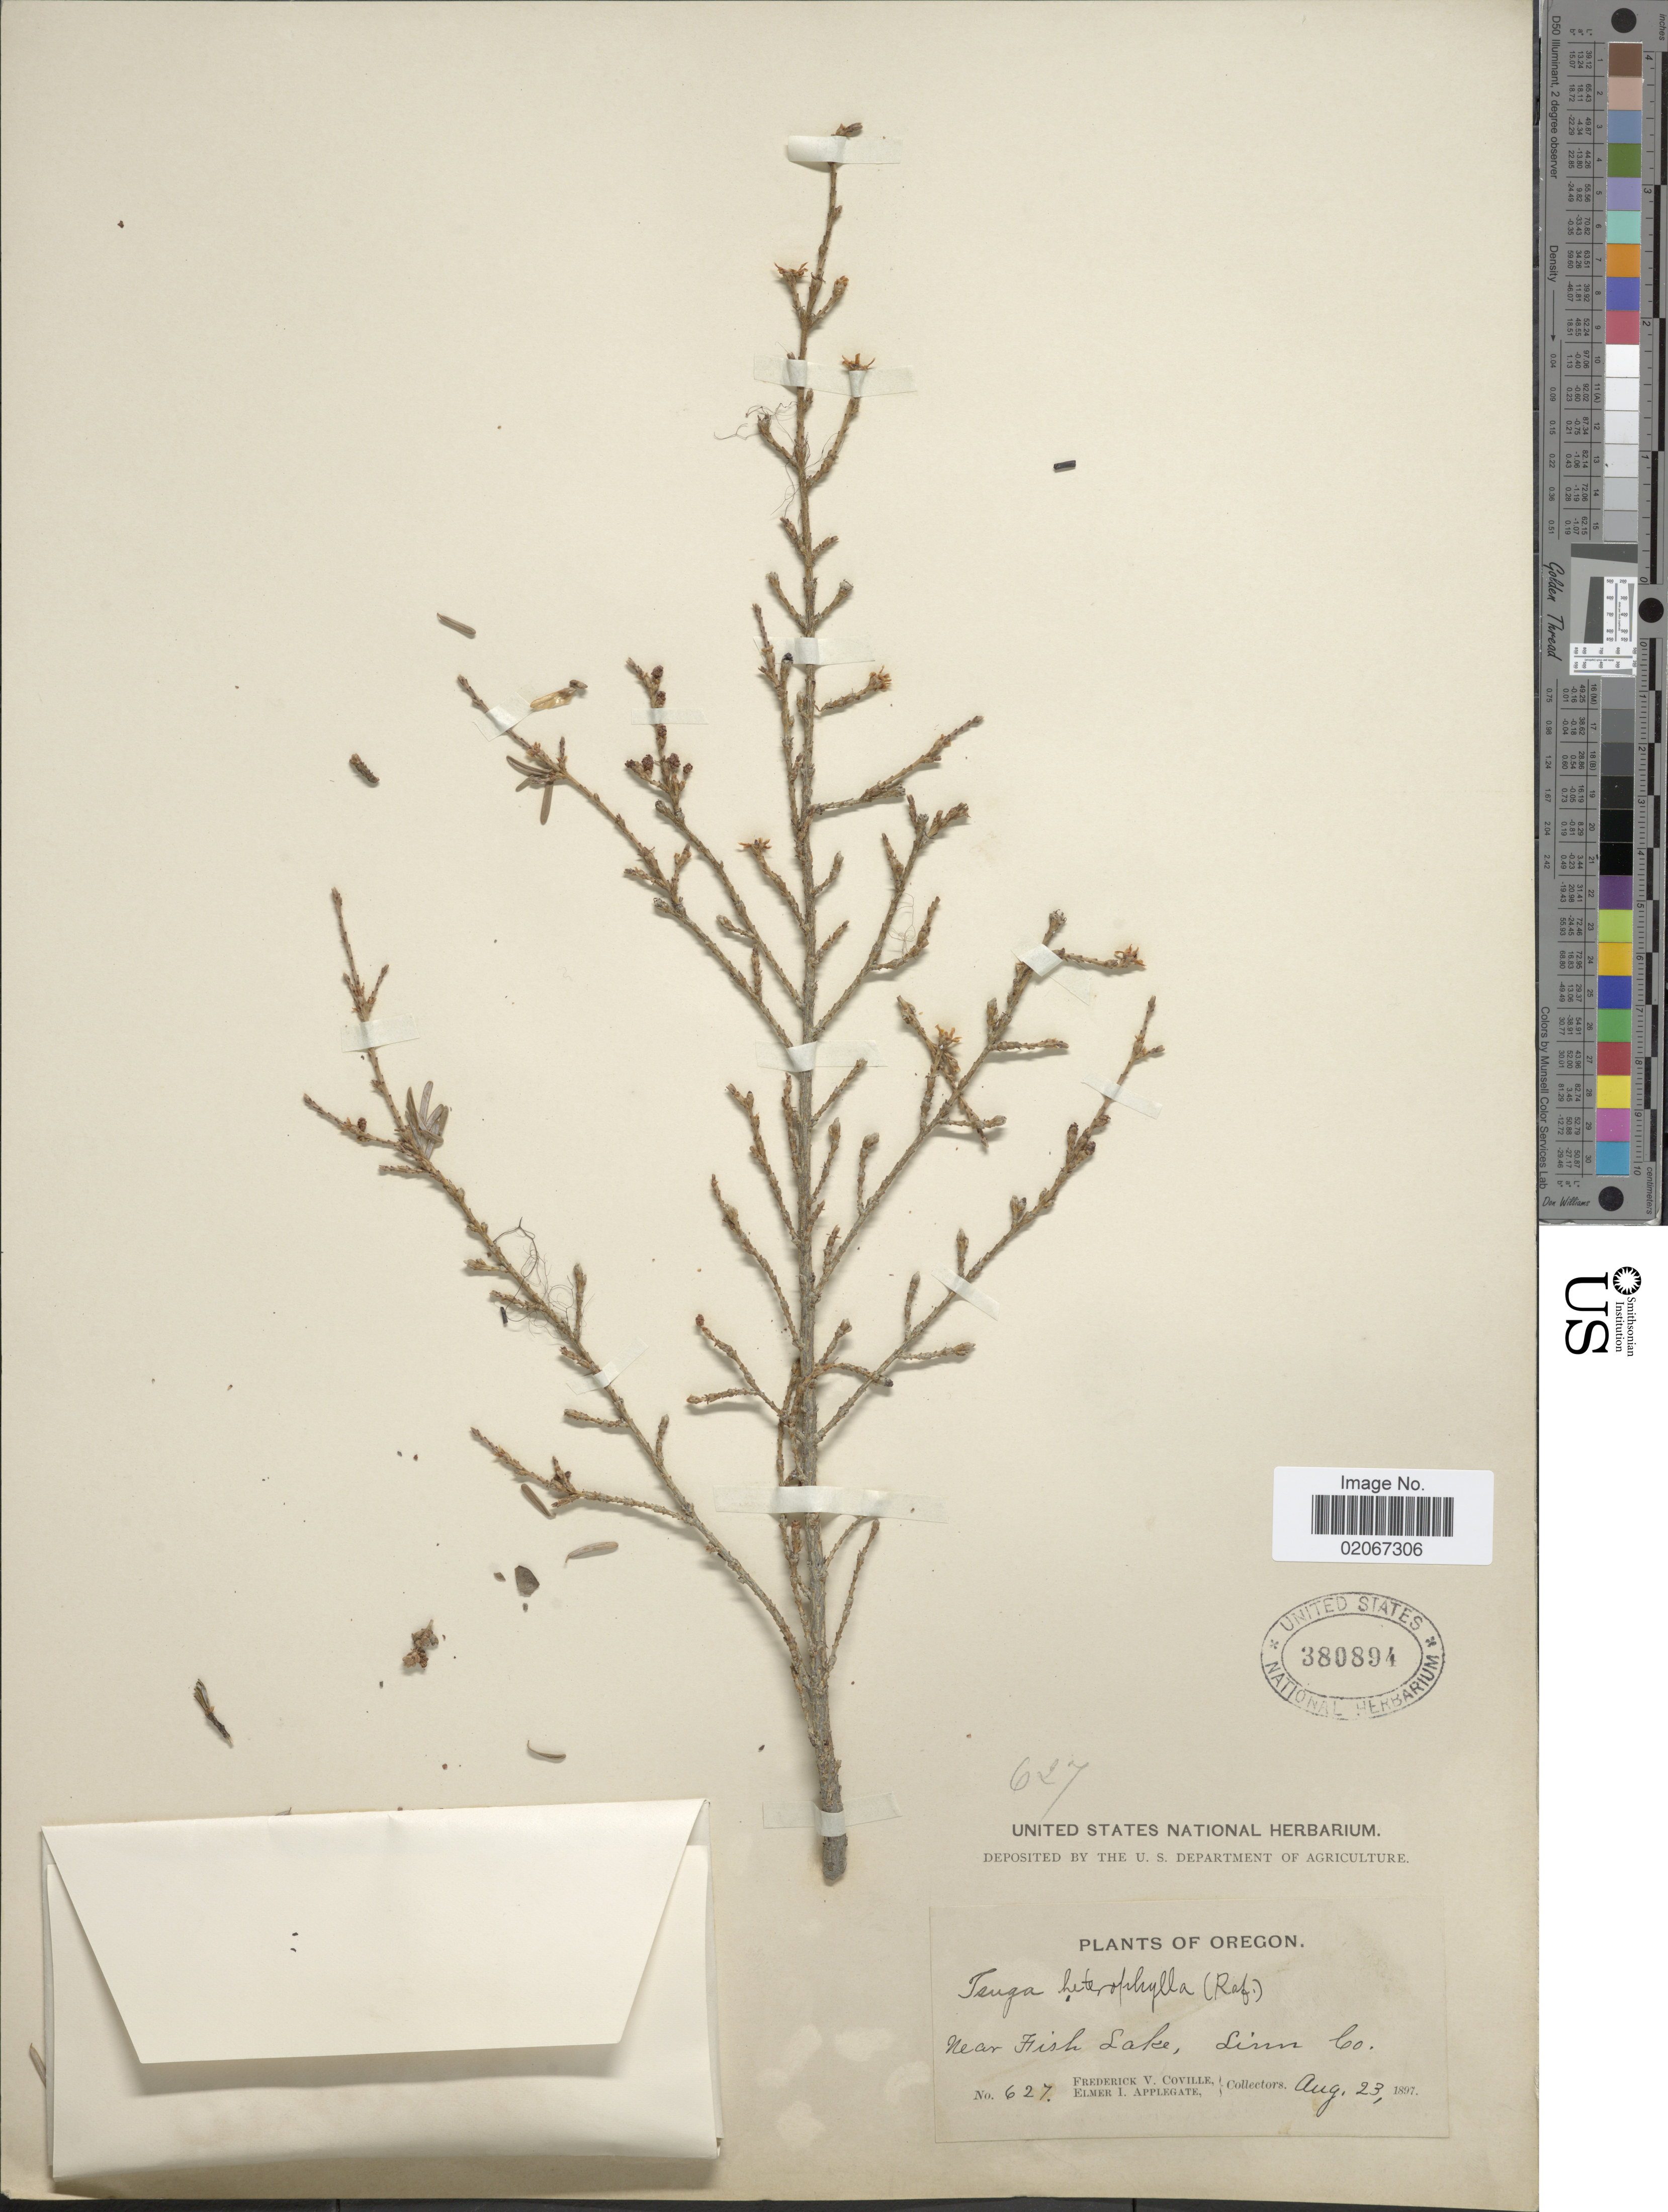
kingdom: Plantae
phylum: Tracheophyta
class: Pinopsida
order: Pinales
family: Pinaceae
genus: Tsuga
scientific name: Tsuga heterophylla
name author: (Raf.) Sarg.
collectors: F. V. Coville & E. I. Applegate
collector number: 627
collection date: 1897-08-23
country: United States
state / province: Oregon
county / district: Linn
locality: Near Fish Lake, Linn Co.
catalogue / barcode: US 380894